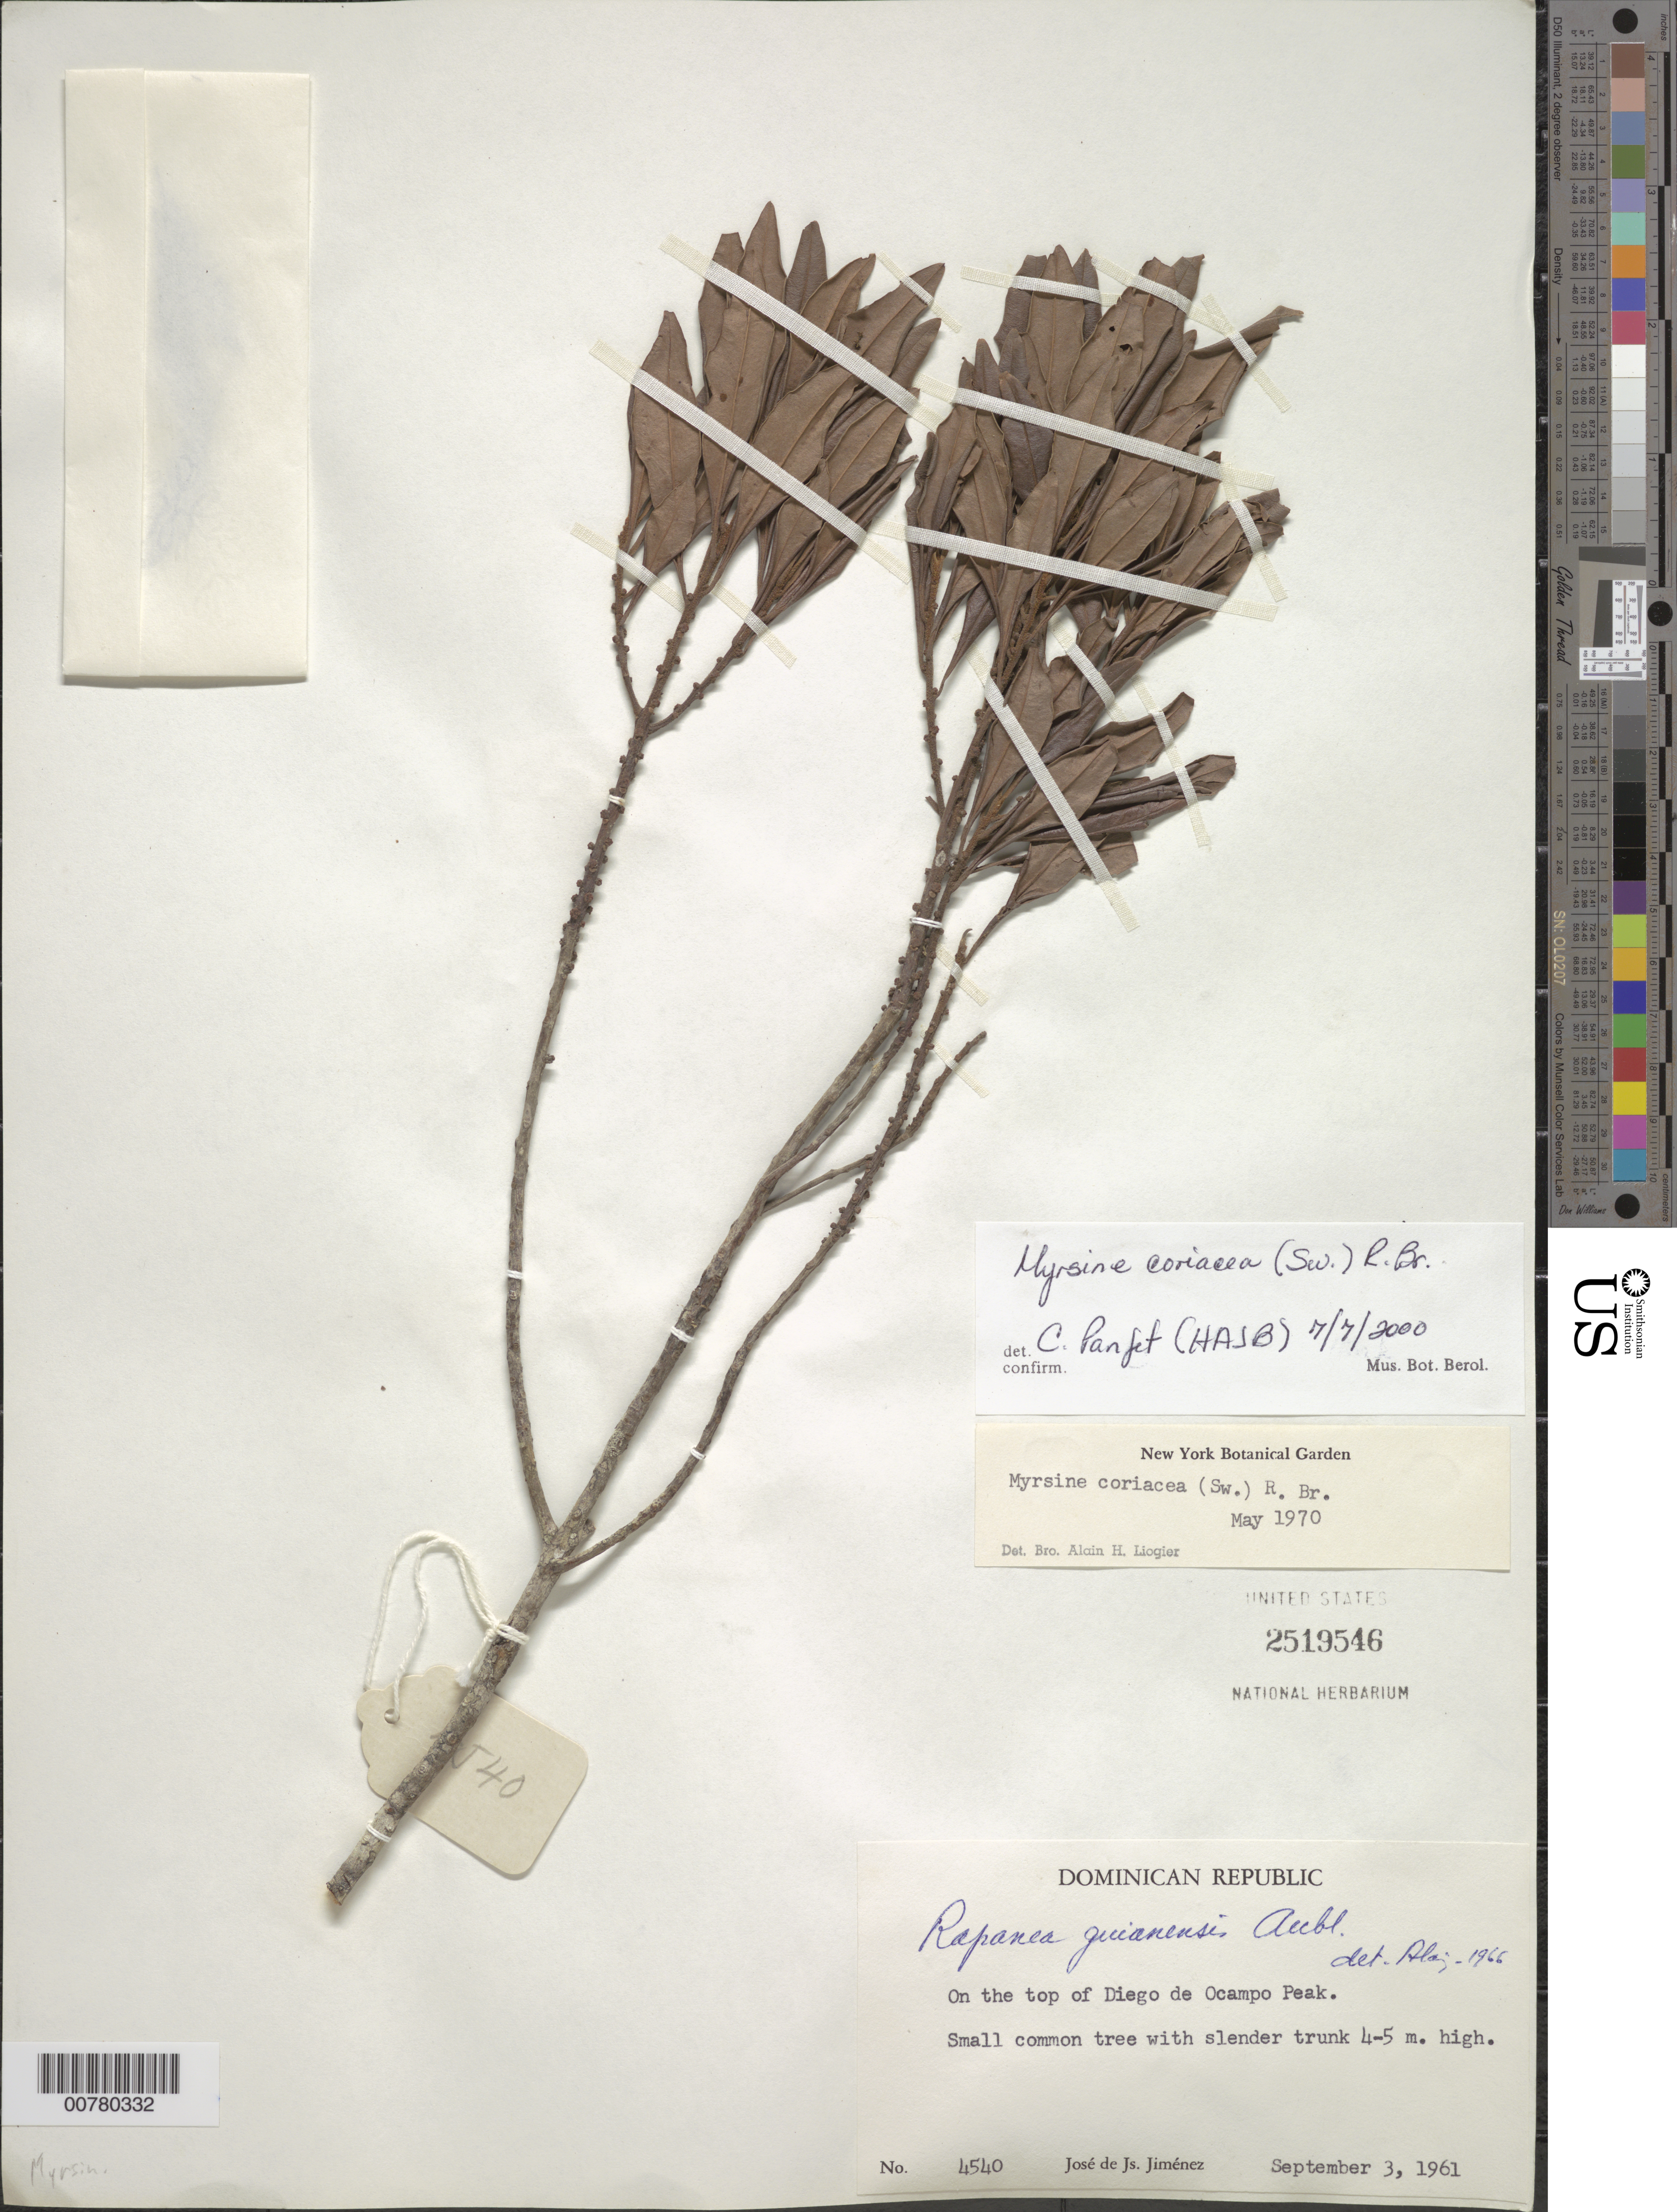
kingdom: Plantae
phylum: Tracheophyta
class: Magnoliopsida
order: Ericales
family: Primulaceae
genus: Myrsine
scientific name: Myrsine coriacea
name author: (Sw.) R. Br. ex Roem. & Schult.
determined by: Panfet, C.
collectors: J. J. Jiménez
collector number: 4540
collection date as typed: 03 Sep 1961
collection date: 1961-09-03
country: Dominican Republic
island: Hispaniola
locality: On the top of Diego de Ocampo Peak.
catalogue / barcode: US 2519546